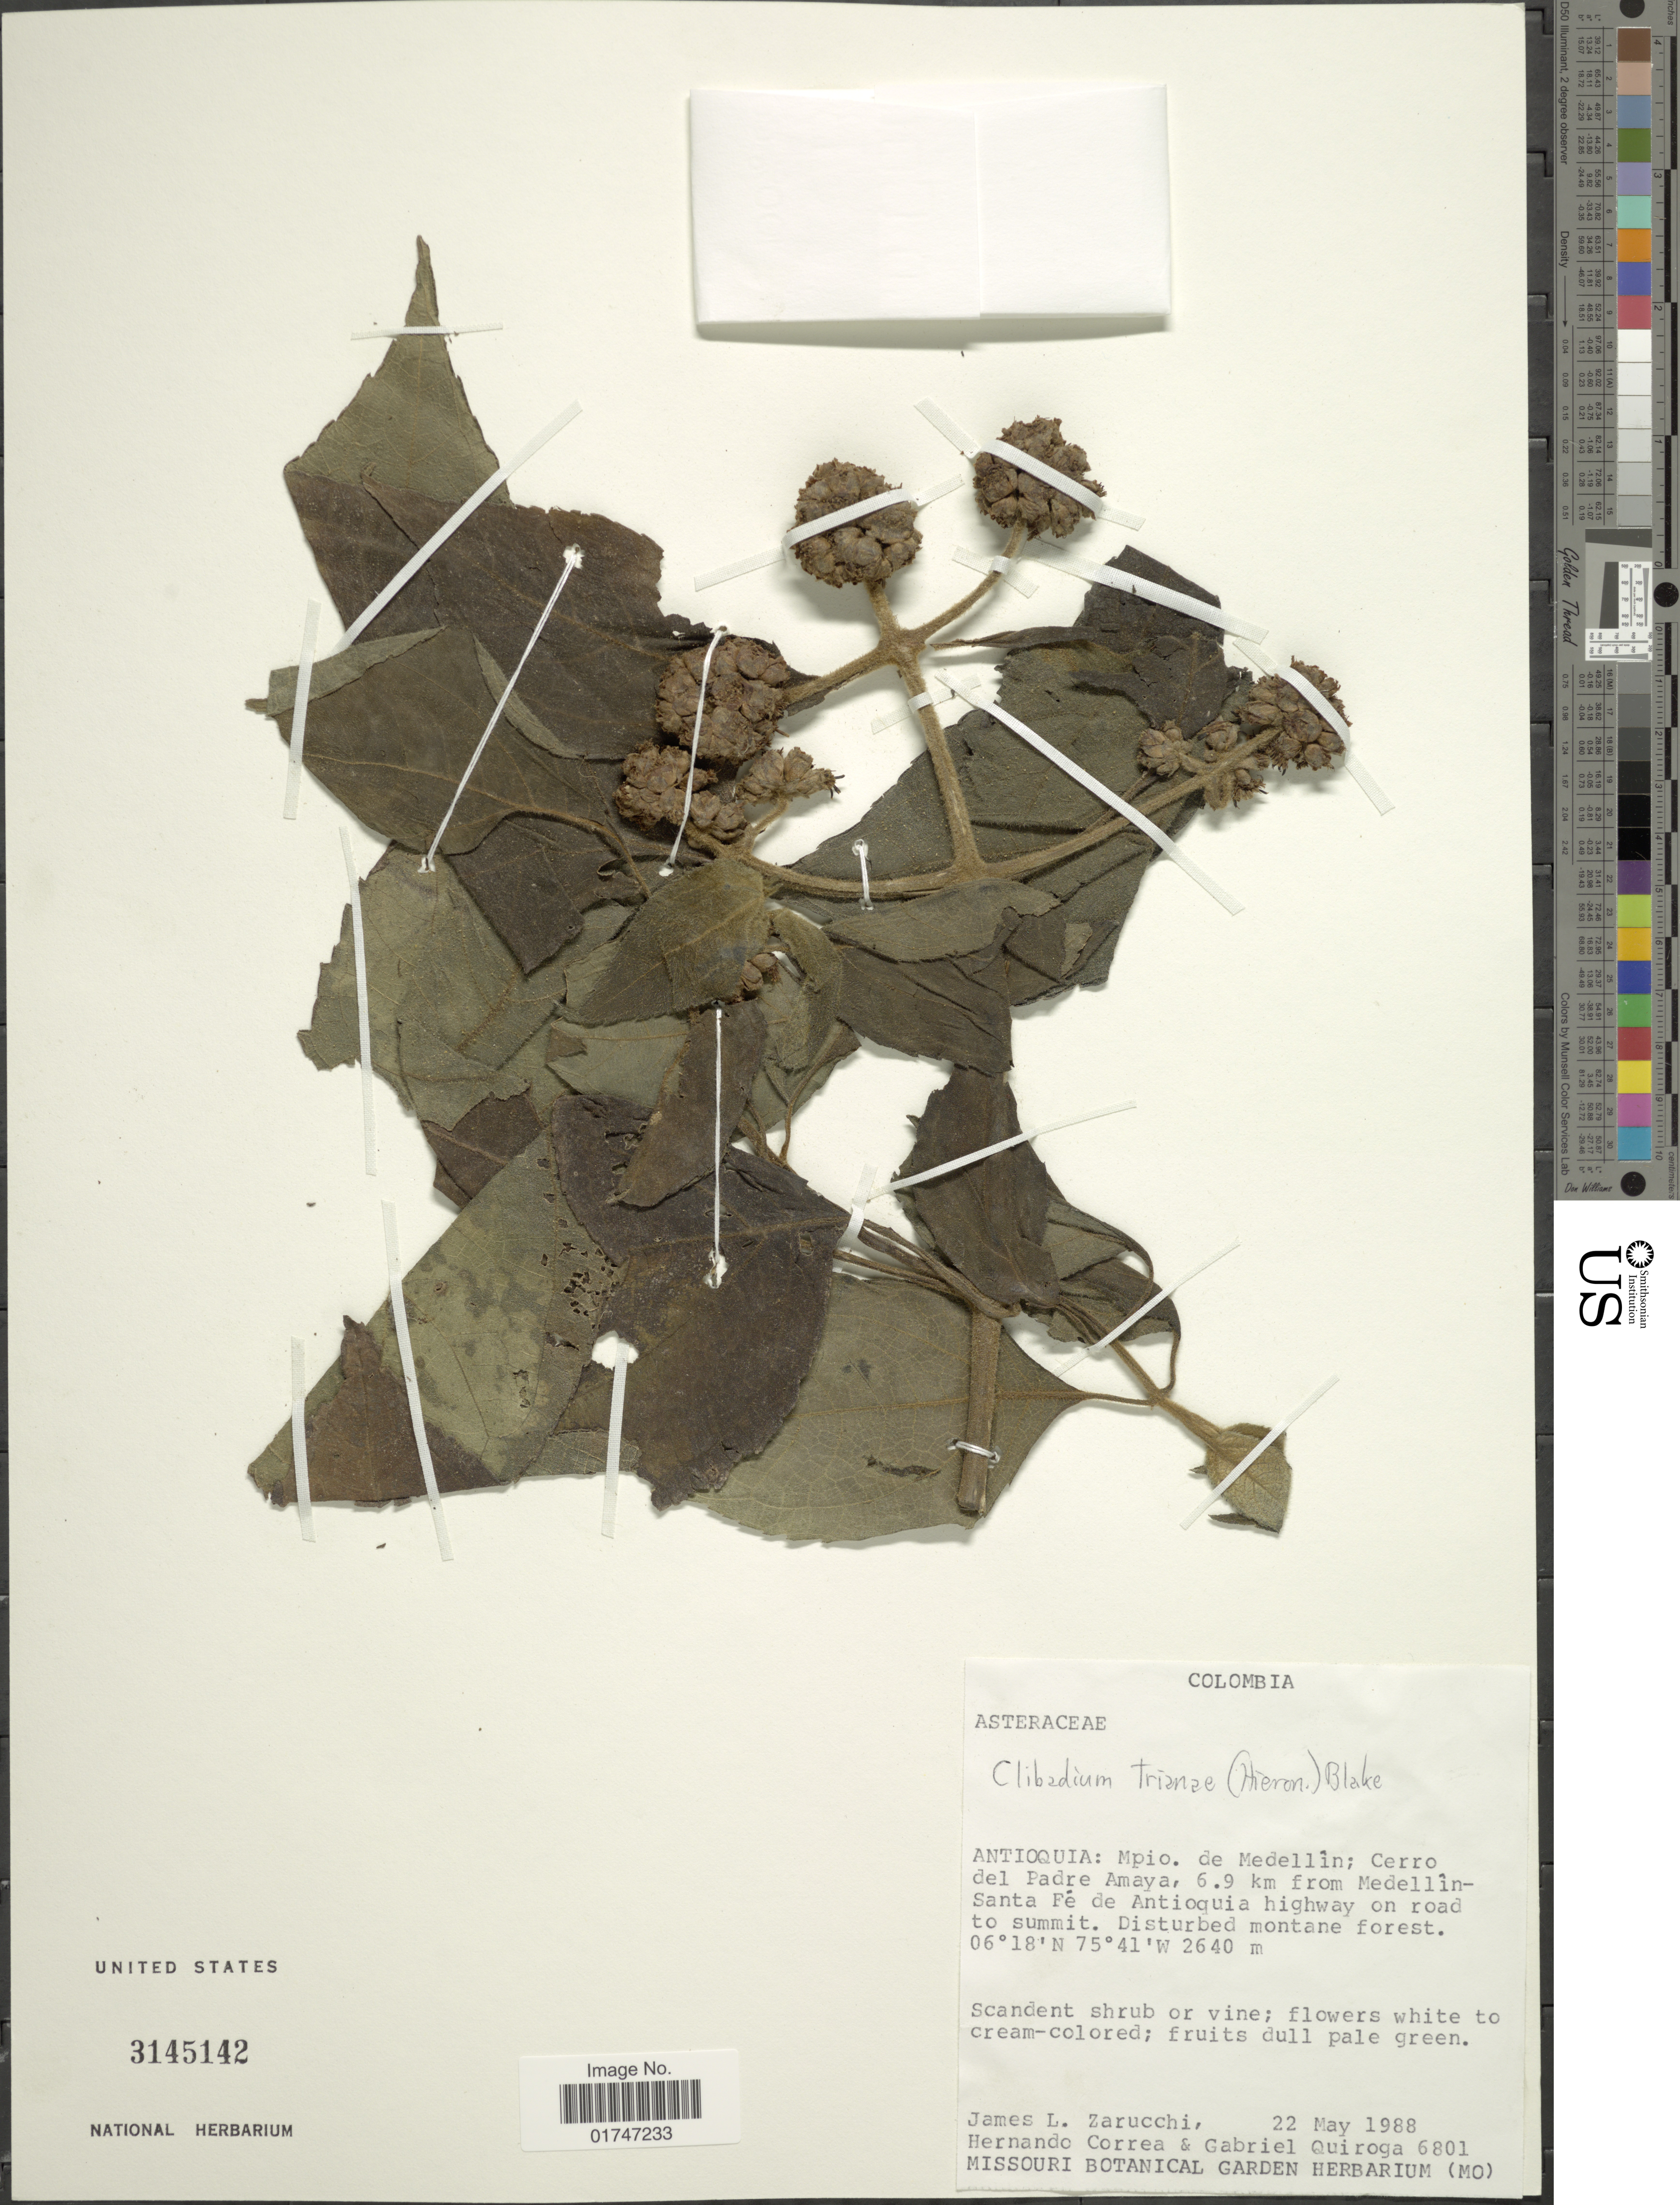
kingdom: Plantae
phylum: Tracheophyta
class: Magnoliopsida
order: Asterales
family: Asteraceae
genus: Clibadium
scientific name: Clibadium trianae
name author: (Hieron.) S.F. Blake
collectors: J. L. Zarucchi, H. Correa & G. Quiroga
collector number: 6801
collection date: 1988-05-22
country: Colombia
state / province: Antioquia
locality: Antioquia: Mpio. de Medellín; Cerro del Padre Amaya, 6.9 km from Medellín-Santa Fé de Antioquia highway on road to summit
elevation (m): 2640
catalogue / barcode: US 3145142